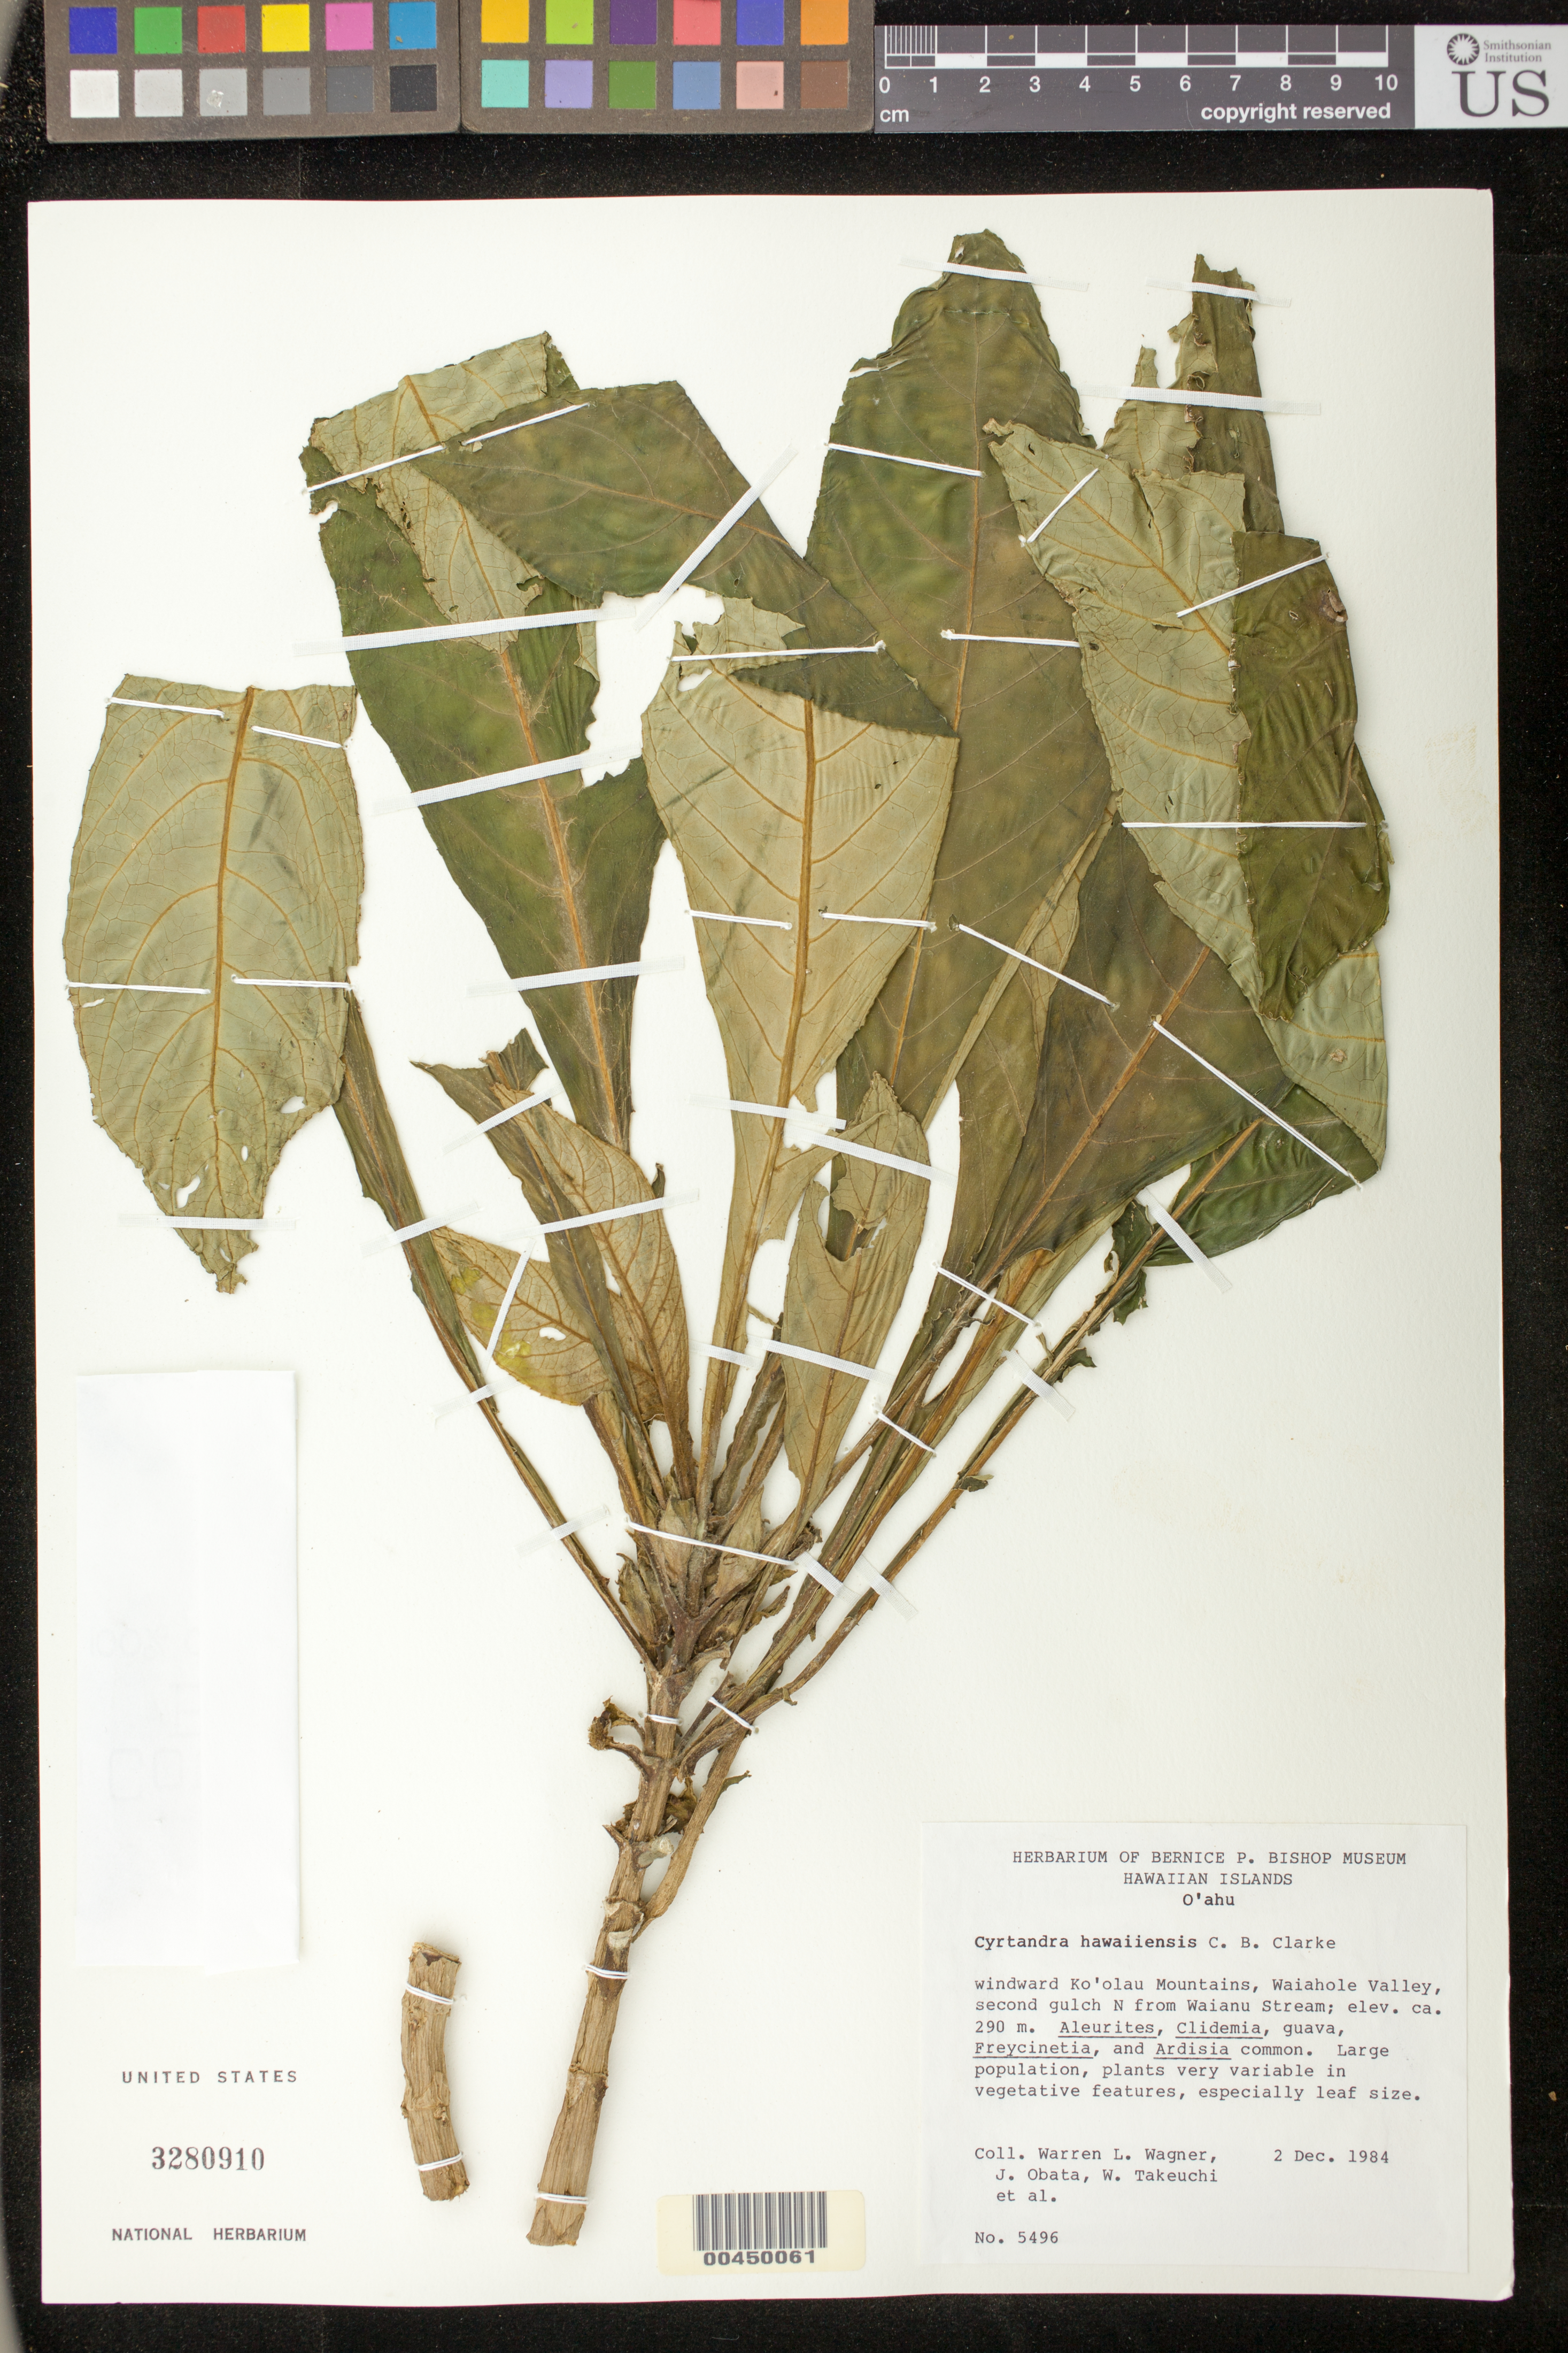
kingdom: Plantae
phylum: Tracheophyta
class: Magnoliopsida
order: Lamiales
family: Gesneriaceae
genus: Cyrtandra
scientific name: Cyrtandra hawaiensis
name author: C.B. Clarke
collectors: W. L. Wagner, J. Obata & W. N. Takeuchi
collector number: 5496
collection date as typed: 02 Dec 1984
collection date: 1984-12-02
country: United States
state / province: Hawaii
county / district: Honolulu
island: Oahu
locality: Koolau mountains, Waiahole valley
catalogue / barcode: US 3280910